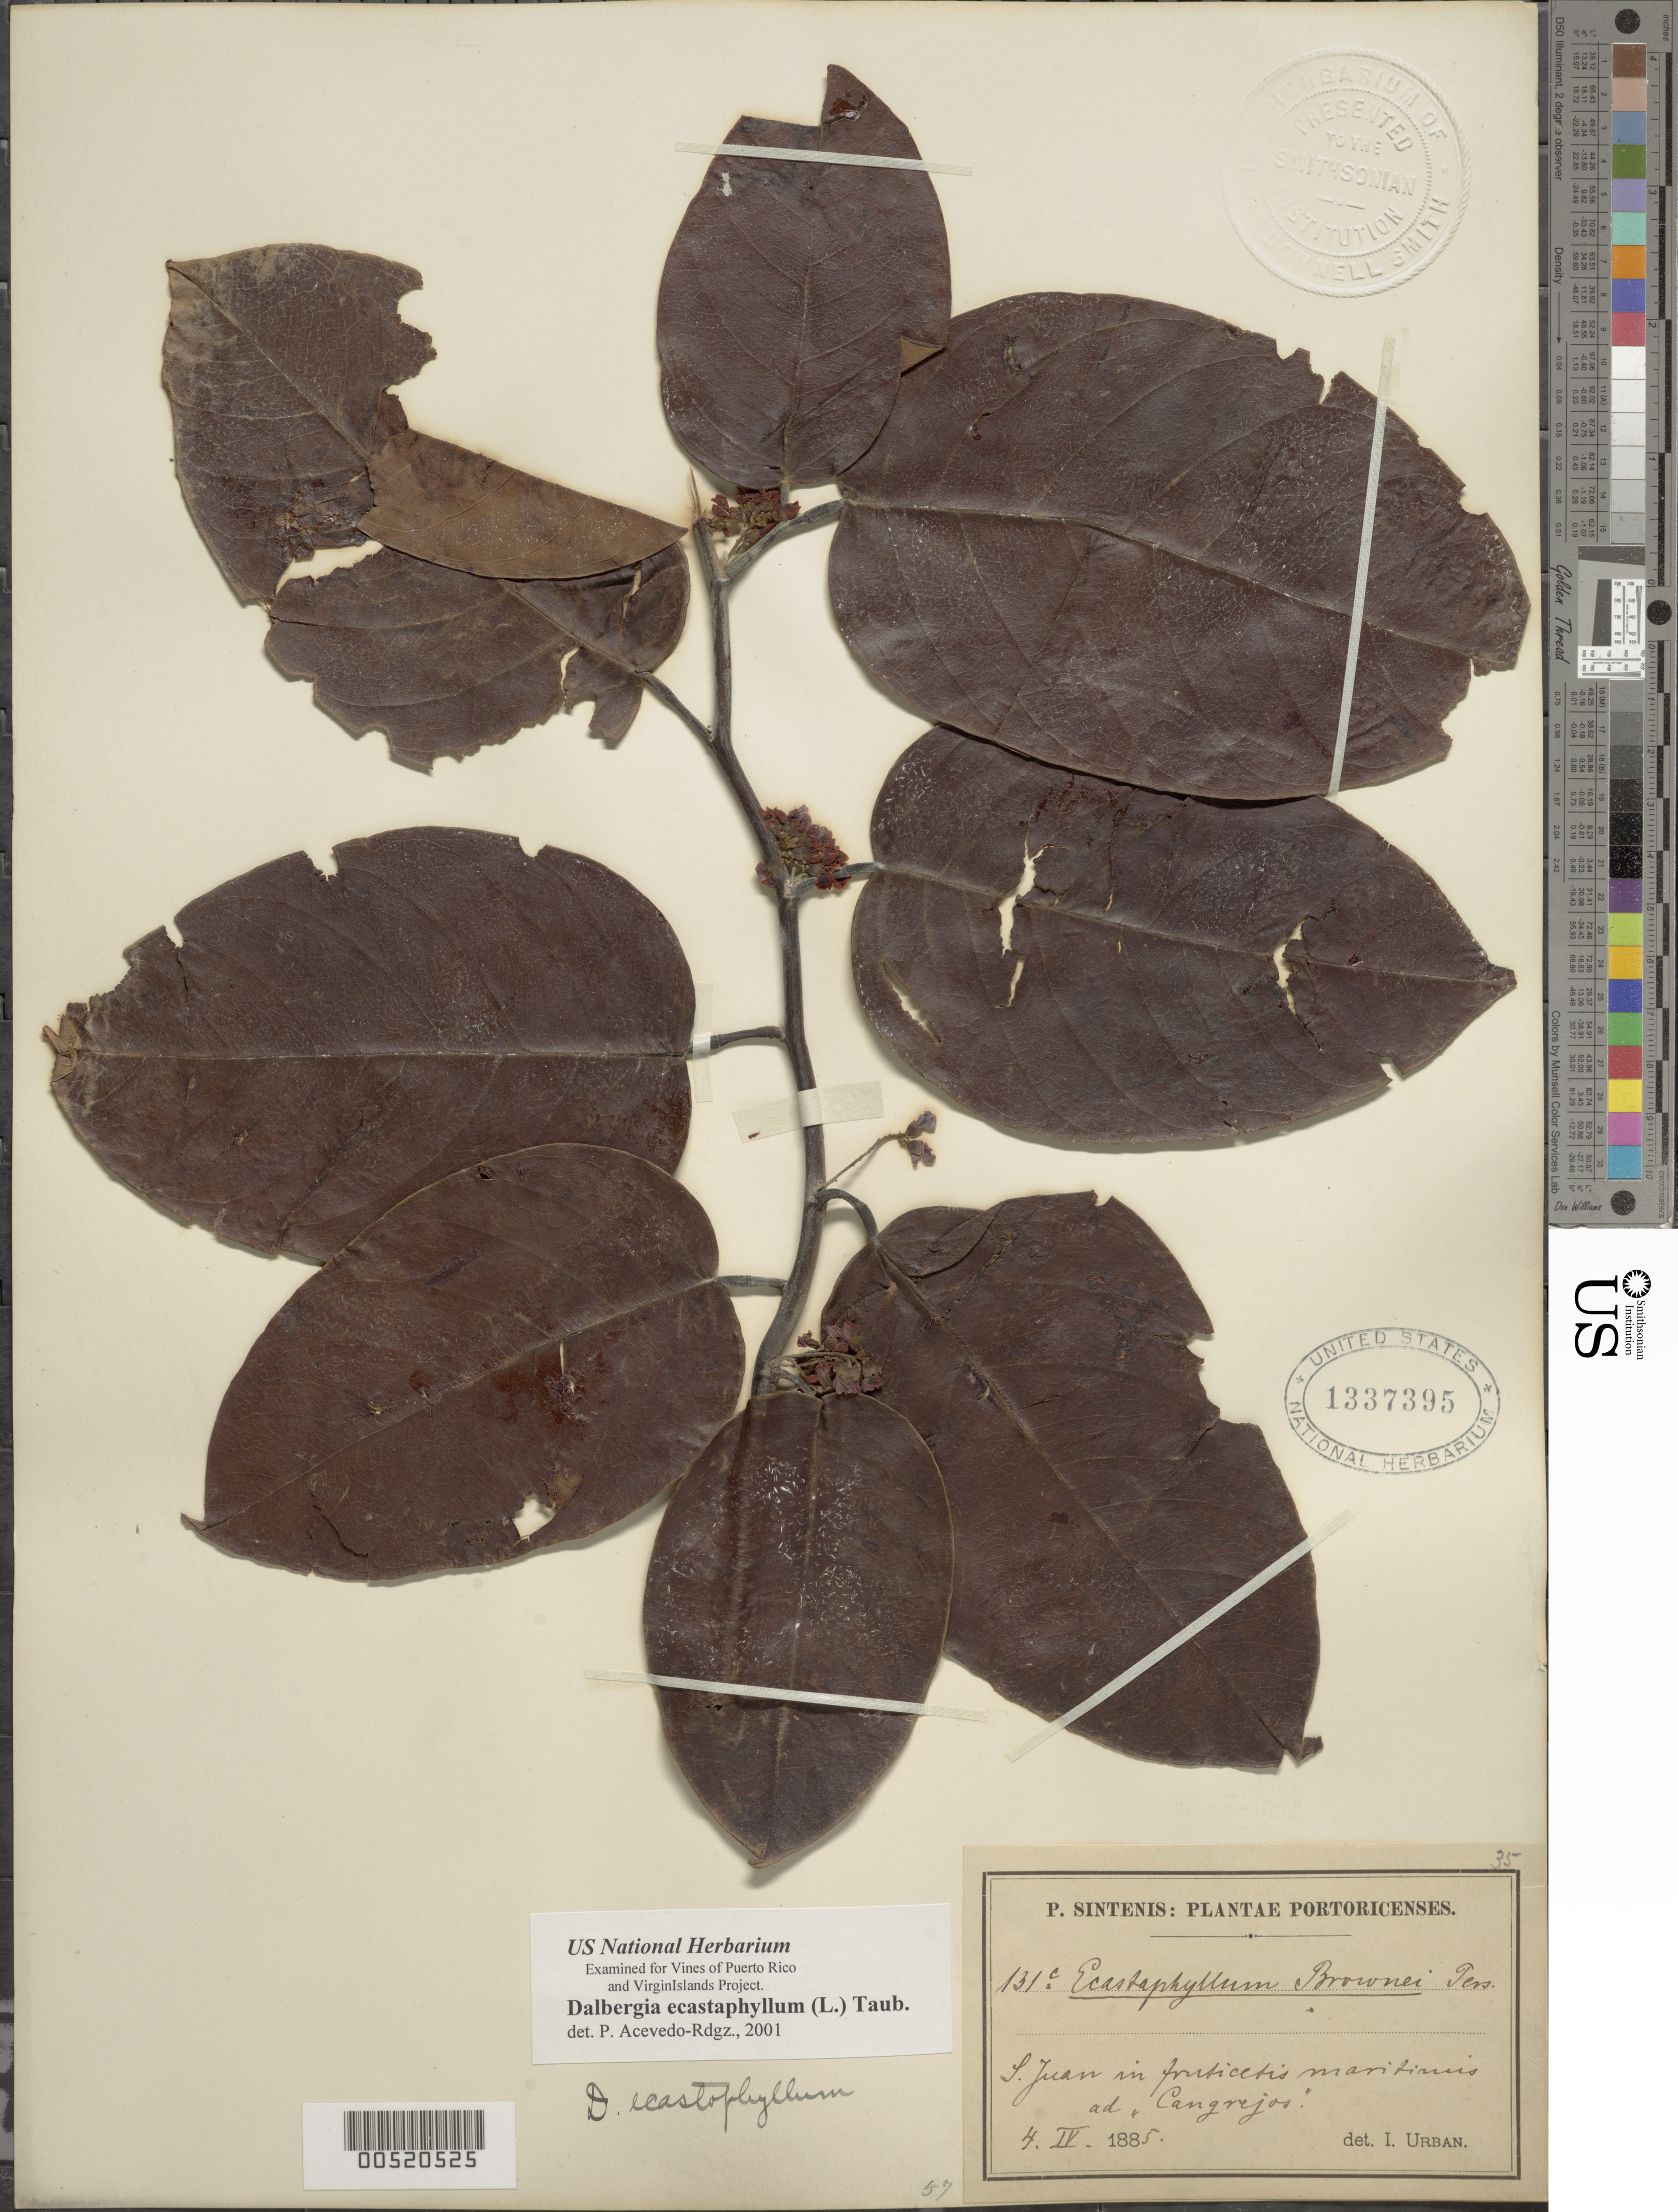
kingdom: Plantae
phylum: Tracheophyta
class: Magnoliopsida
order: Fabales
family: Fabaceae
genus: Dalbergia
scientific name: Dalbergia hecastophyllum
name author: (L.) Taub.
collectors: P. Sintenis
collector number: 131 c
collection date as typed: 04 Apr 1885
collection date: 1885-04-04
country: Puerto Rico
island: Greater Antilles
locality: San Juan. In fruticetis maritimus ad "Cangrejos".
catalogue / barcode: US 1337395